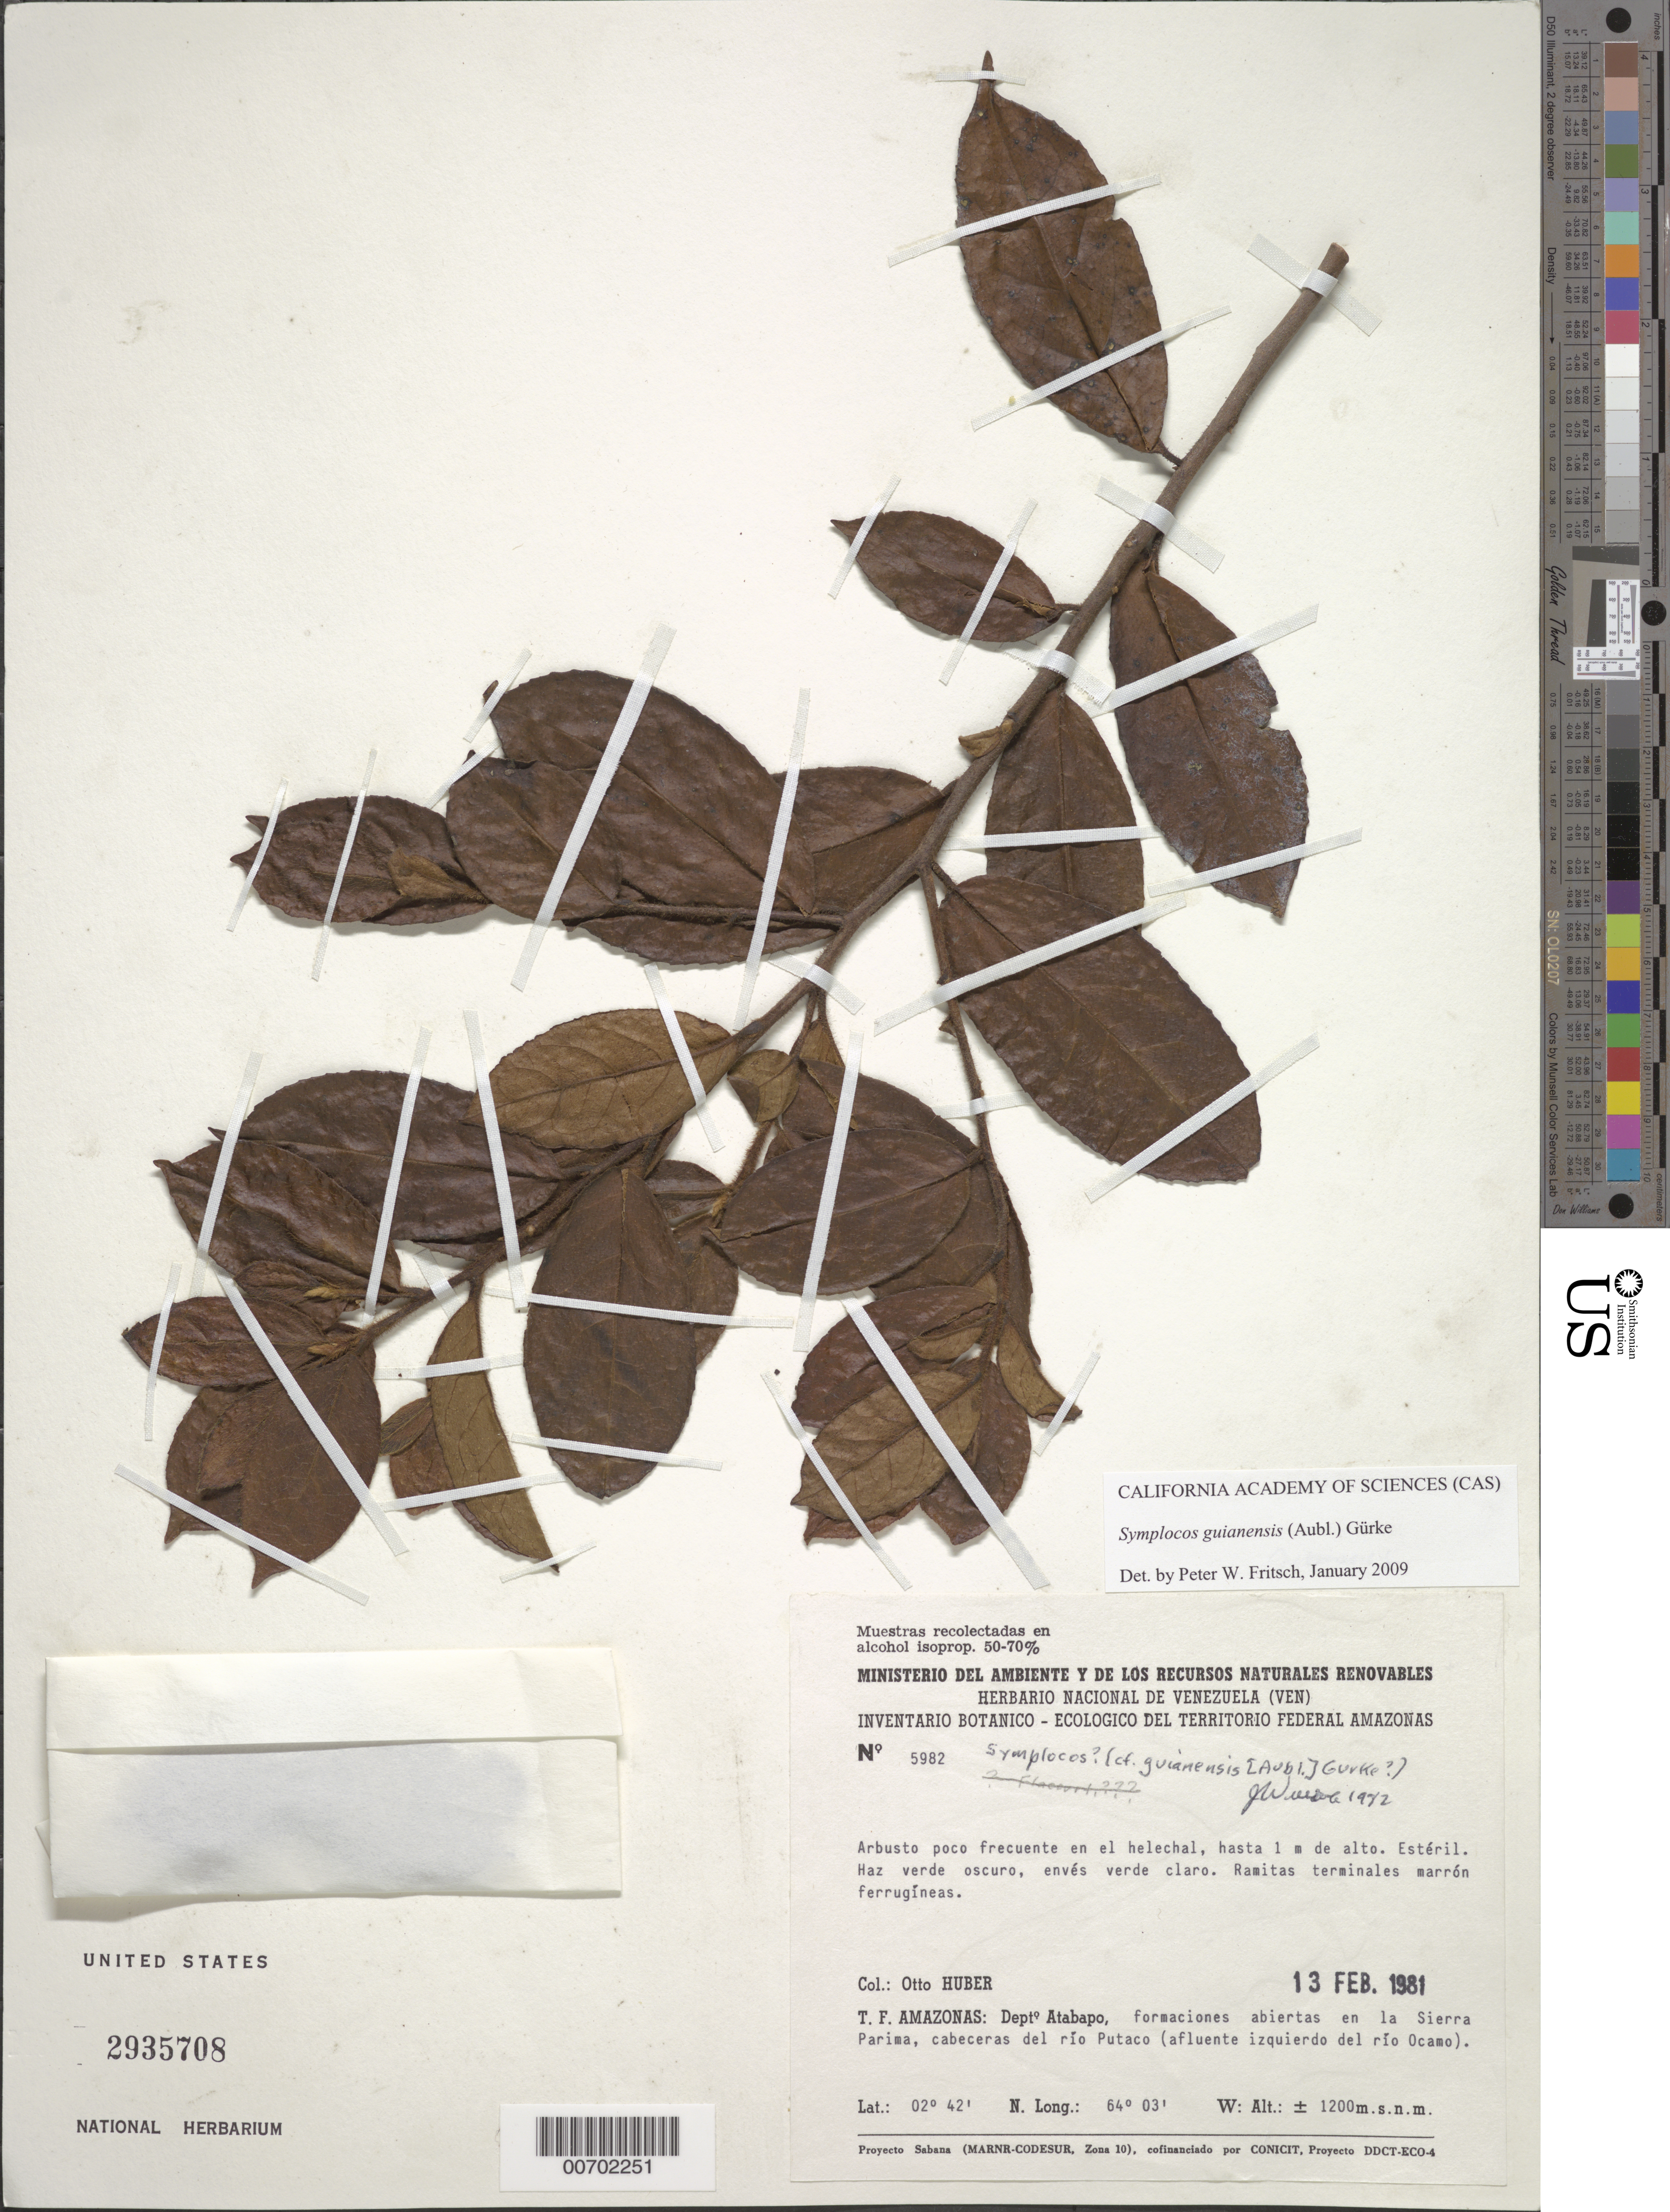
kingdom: Plantae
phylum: Tracheophyta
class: Magnoliopsida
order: Ericales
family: Symplocaceae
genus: Symplocos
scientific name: Symplocos guianensis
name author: (Aubl.) Gürke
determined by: Fritsch, Peter W.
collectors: O. Huber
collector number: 5982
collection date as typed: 13-Feb-81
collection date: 1981-02-13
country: Venezuela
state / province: Amazonas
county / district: Atabapo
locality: Sierra Parima, cabeceras del Río Putaco (afluente izquierdo del Río Ocamo)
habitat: Helechal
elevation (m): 1200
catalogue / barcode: US 2935708